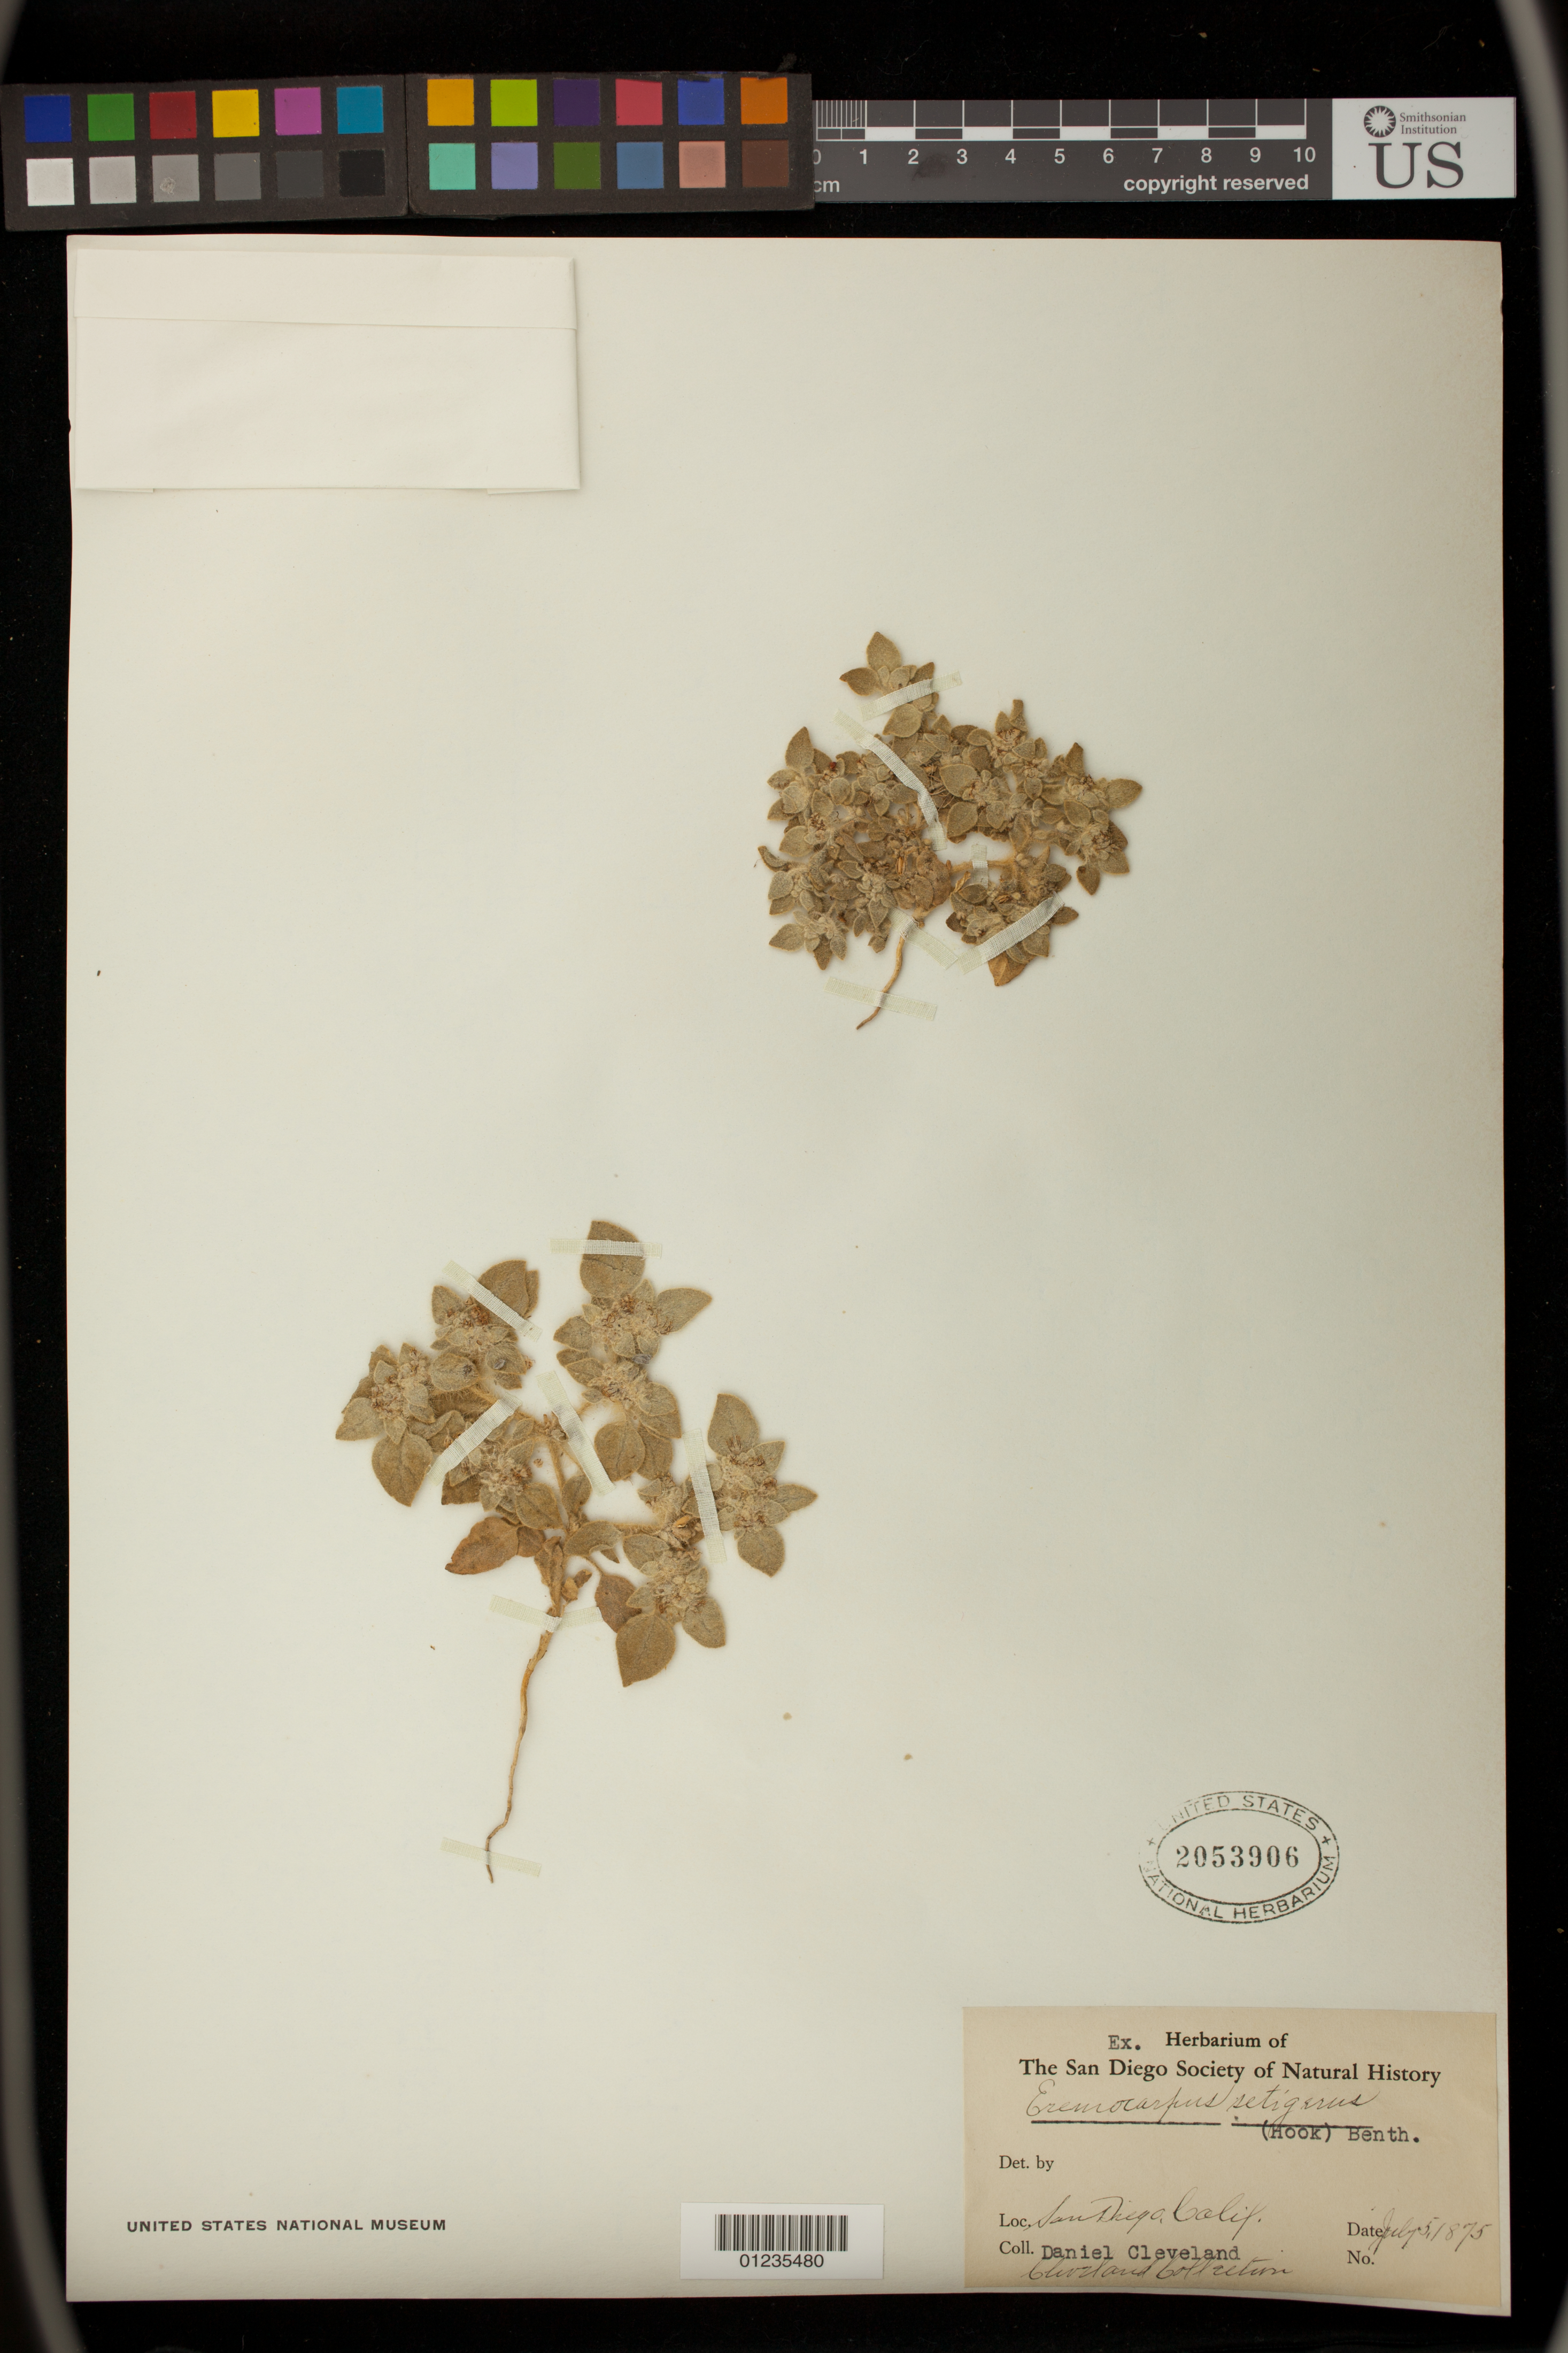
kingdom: Plantae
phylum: Tracheophyta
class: Magnoliopsida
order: Malpighiales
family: Euphorbiaceae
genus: Eremocarpus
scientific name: Eremocarpus setigerus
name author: (Hook.) Benth.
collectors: D. Cleveland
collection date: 1875-07-05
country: United States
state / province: California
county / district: San Diego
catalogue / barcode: US 2053906